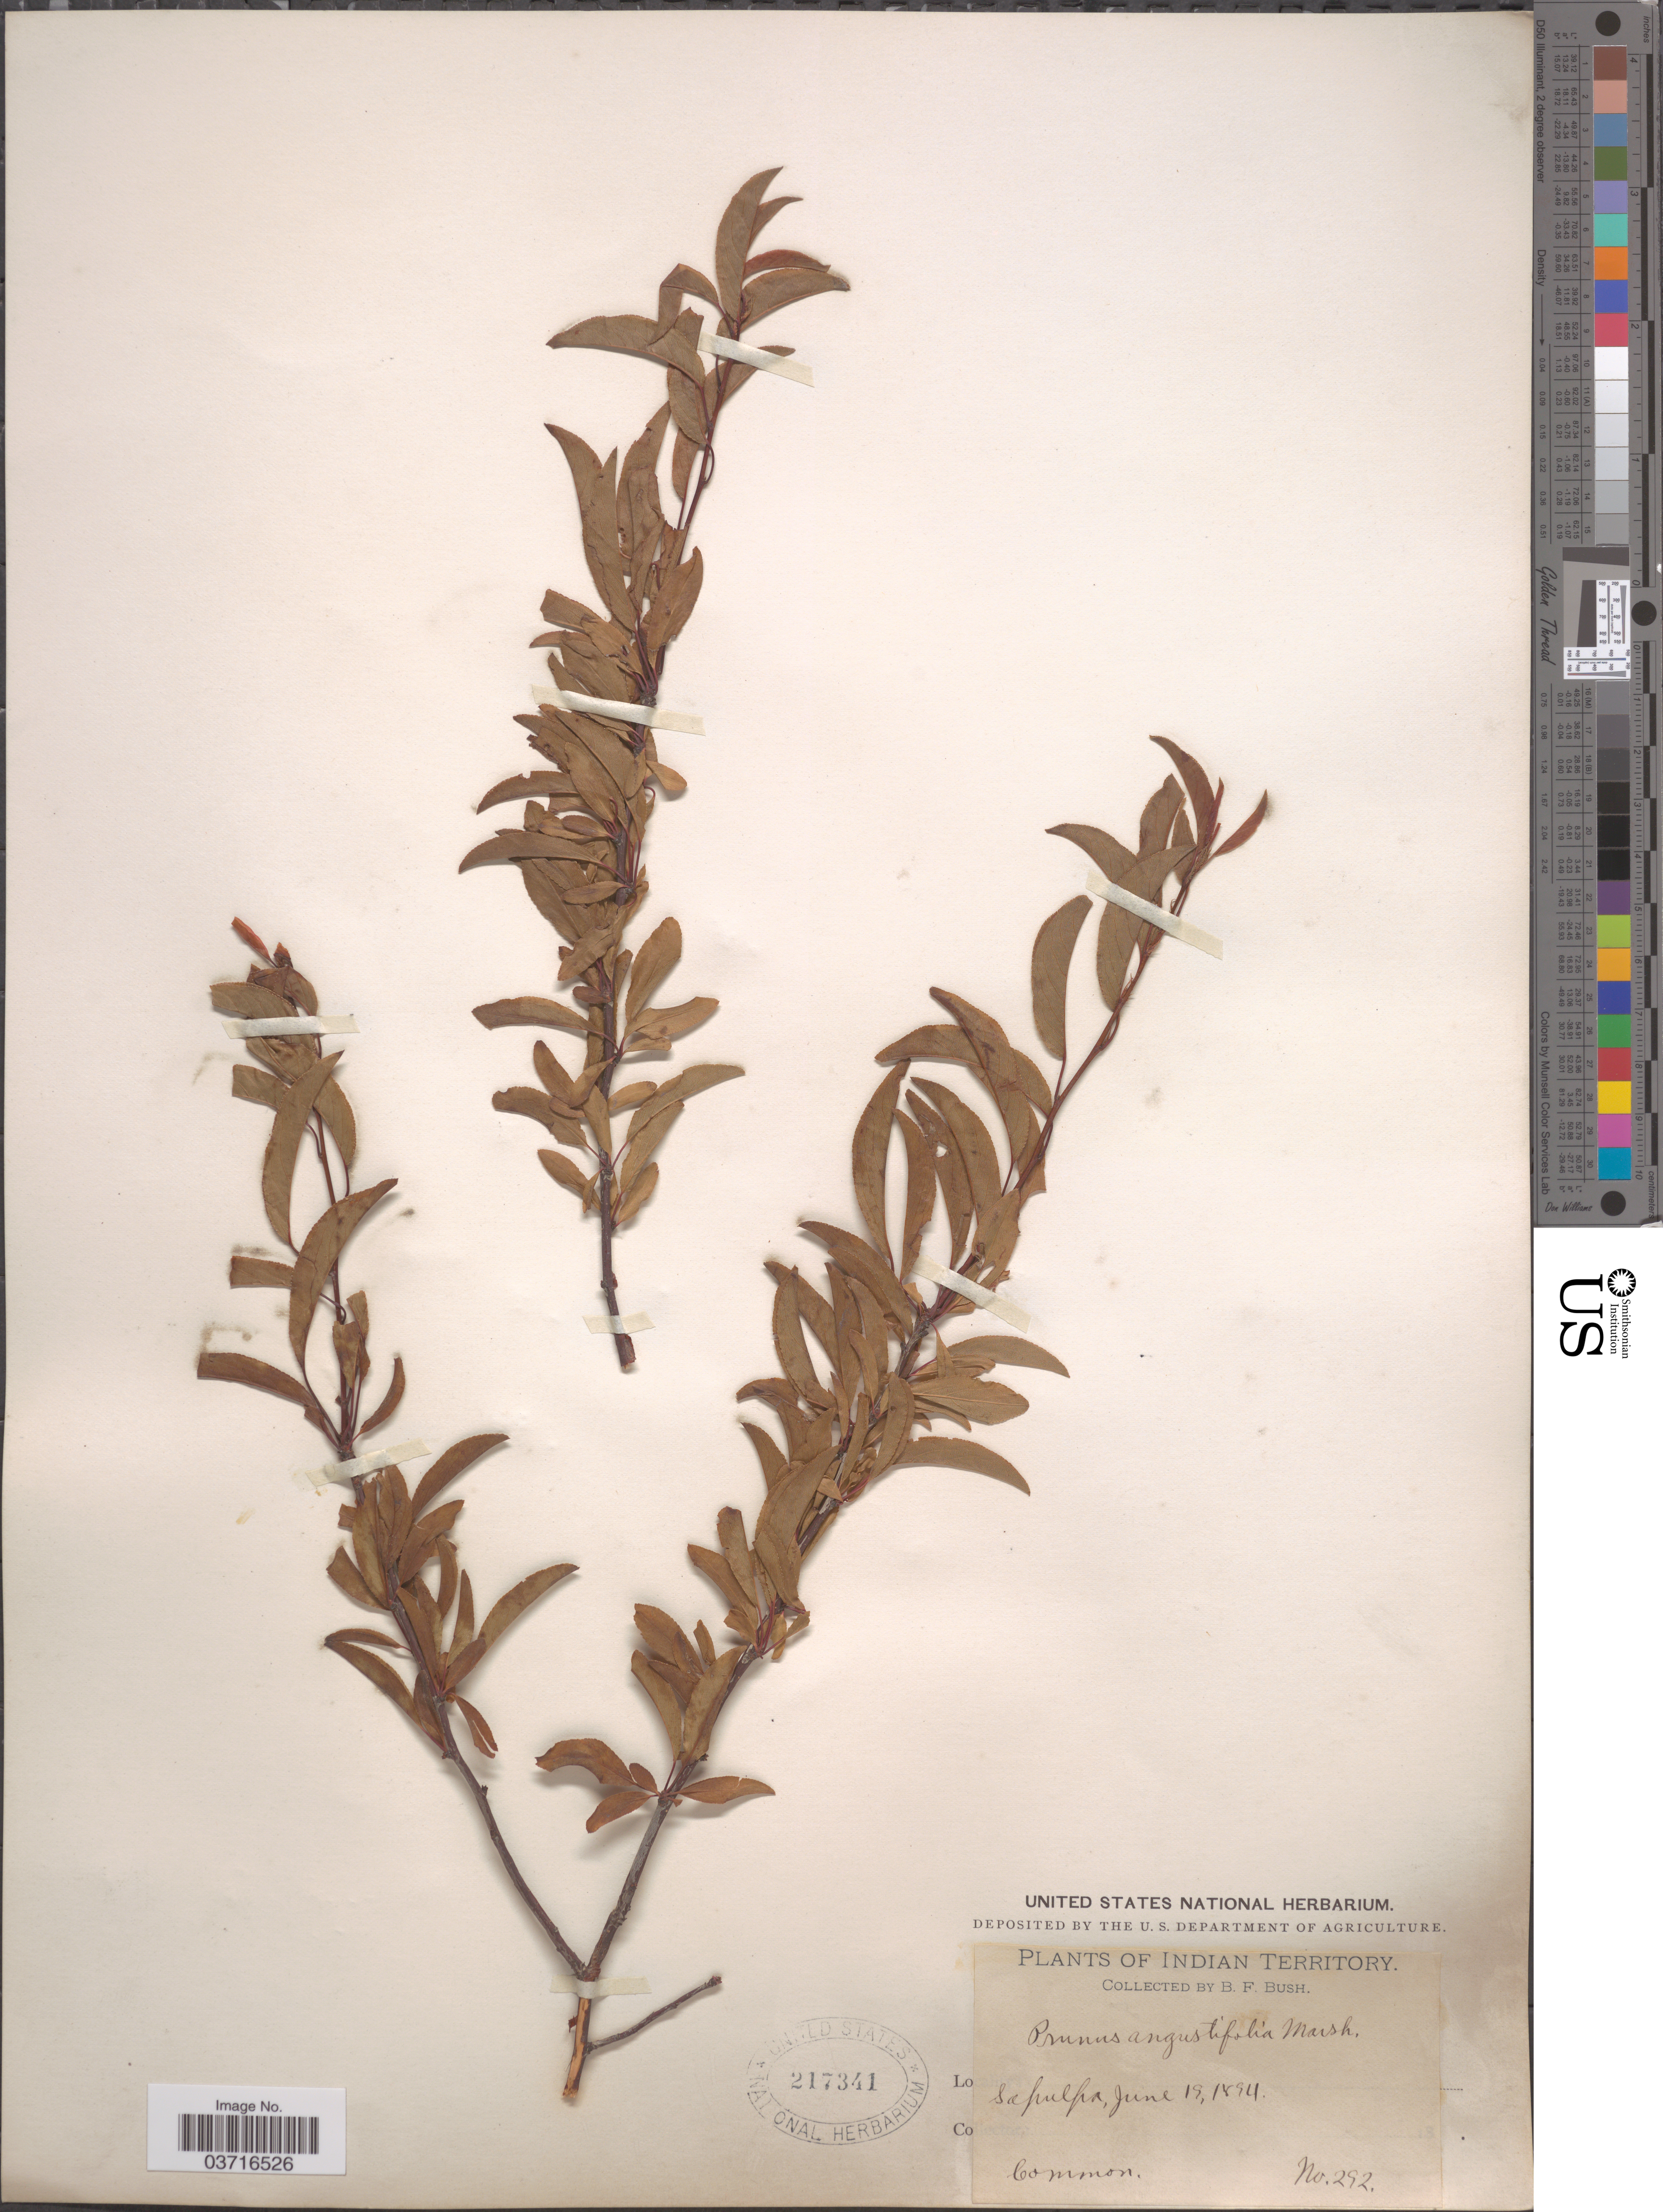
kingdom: Plantae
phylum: Tracheophyta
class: Magnoliopsida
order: Rosales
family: Rosaceae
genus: Prunus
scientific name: Prunus watsonii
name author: Sarg.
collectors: B. F. Bush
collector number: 292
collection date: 1894-06-19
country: United States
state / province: Oklahoma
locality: Indian Territory. Sapulpa.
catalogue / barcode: US 217341